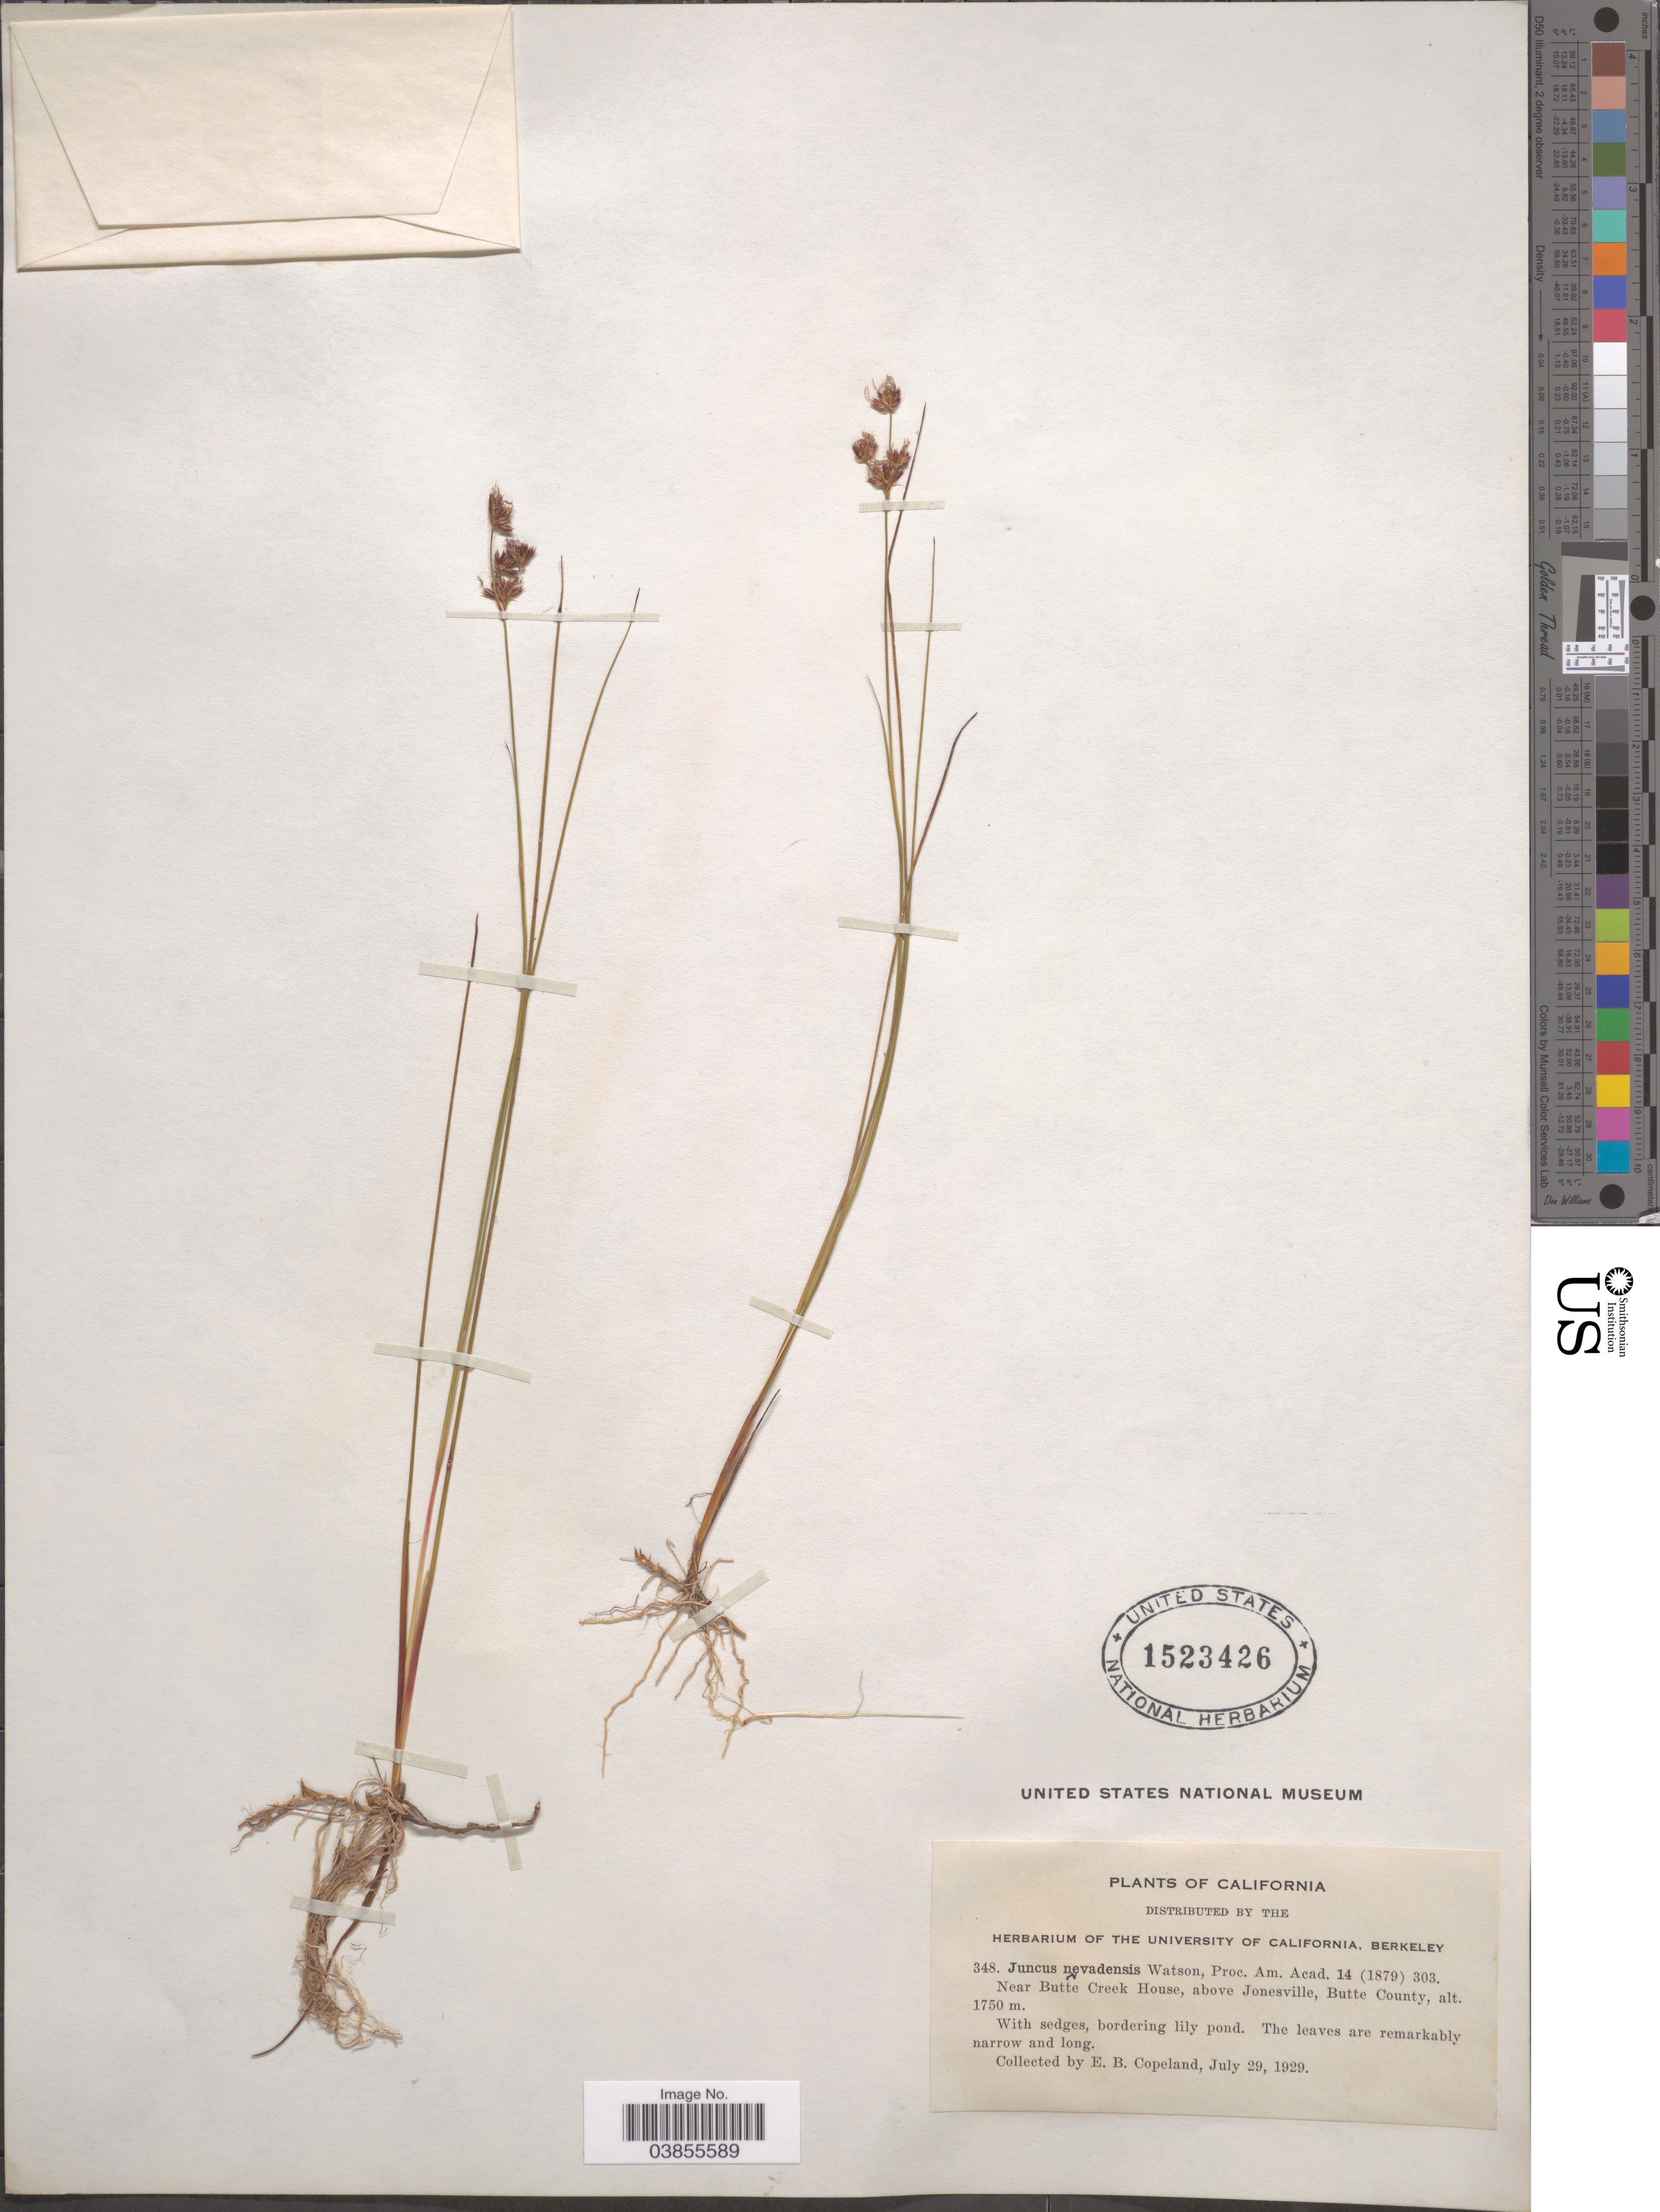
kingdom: Plantae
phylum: Tracheophyta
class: Liliopsida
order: Poales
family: Juncaceae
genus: Juncus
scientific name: Juncus nevadensis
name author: S. Watson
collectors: E. B. Copeland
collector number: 348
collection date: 1929-07-29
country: United States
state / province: California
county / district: Butte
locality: Near Butte Creek House, above Jonesville, Butte County.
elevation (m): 1750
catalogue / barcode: US 1523426